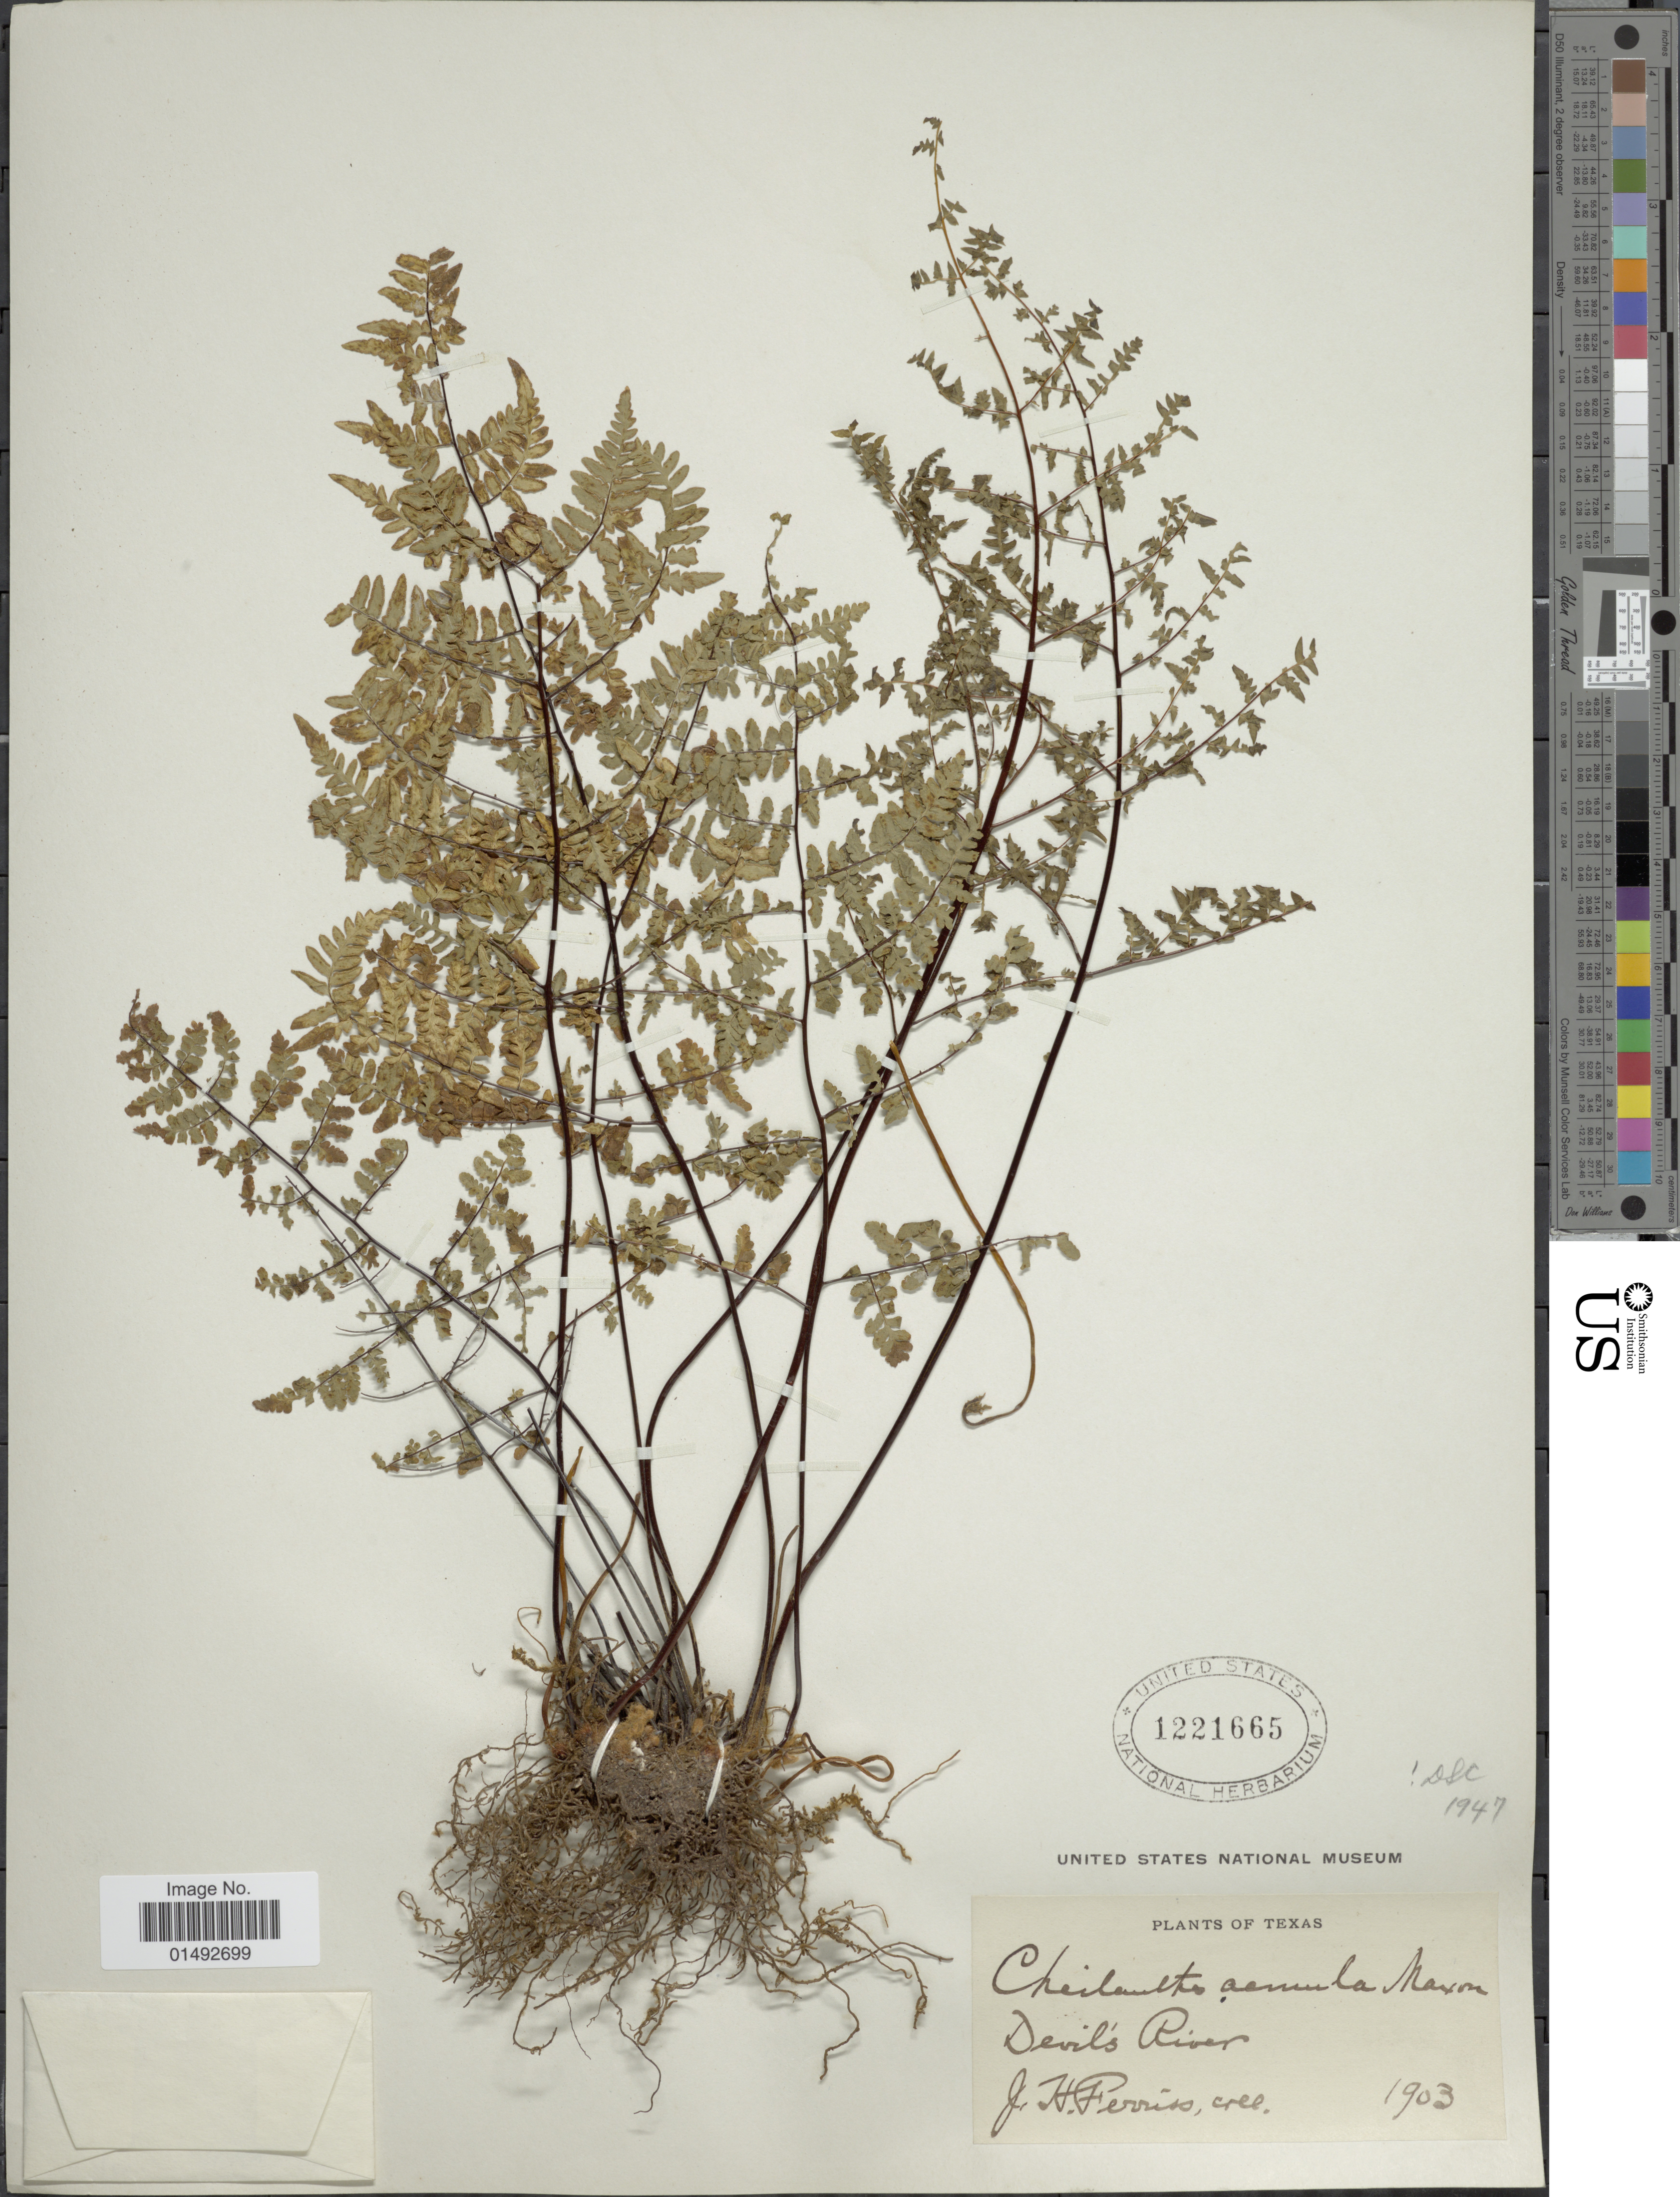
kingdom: Plantae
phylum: Tracheophyta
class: Polypodiopsida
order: Polypodiales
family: Pteridaceae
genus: Myriopteris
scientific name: Myriopteris aemula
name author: (Maxon) Grusz & Windham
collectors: J. Ferris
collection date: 1903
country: United States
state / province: Texas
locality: Devil's River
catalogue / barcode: US 1221665